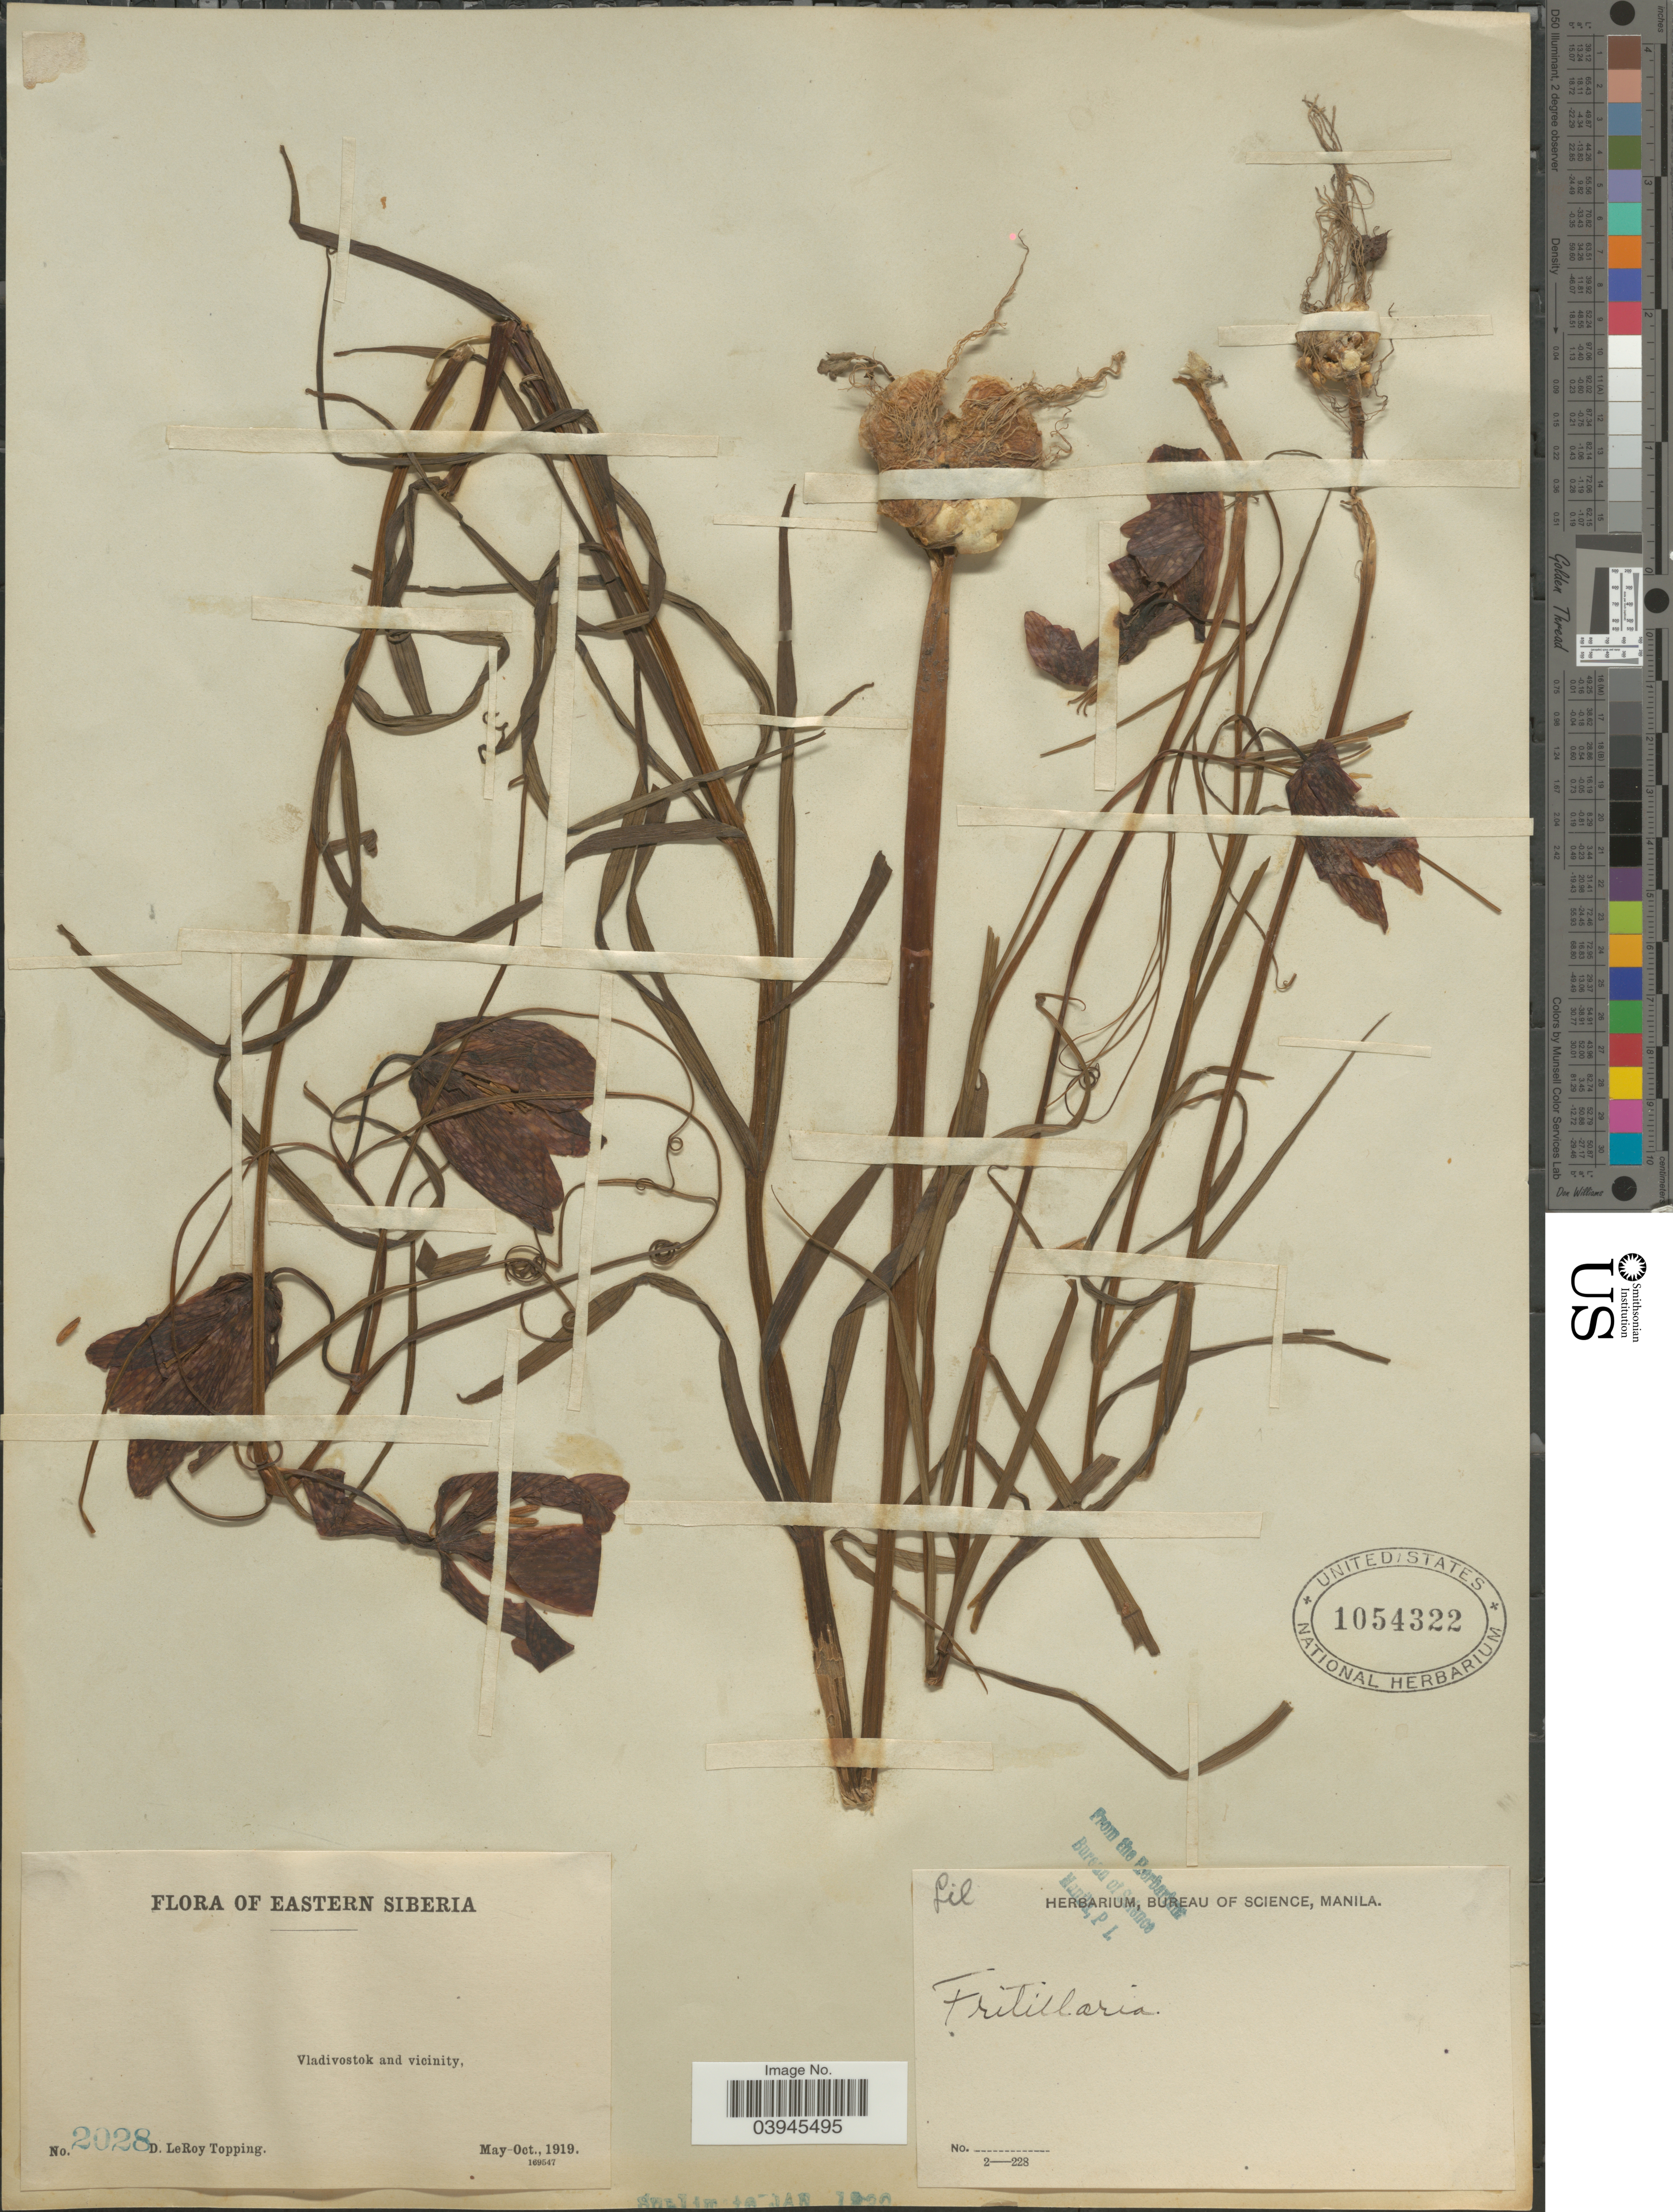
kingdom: Plantae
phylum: Tracheophyta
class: Liliopsida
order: Liliales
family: Liliaceae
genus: Fritillaria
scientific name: Fritillaria sp.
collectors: D. L. Topping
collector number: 2028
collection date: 1919-05/1919-10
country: Russian Federation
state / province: Primorsky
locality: Eastern Siberia. Vladivostok and vicinity.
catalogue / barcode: US 1054322